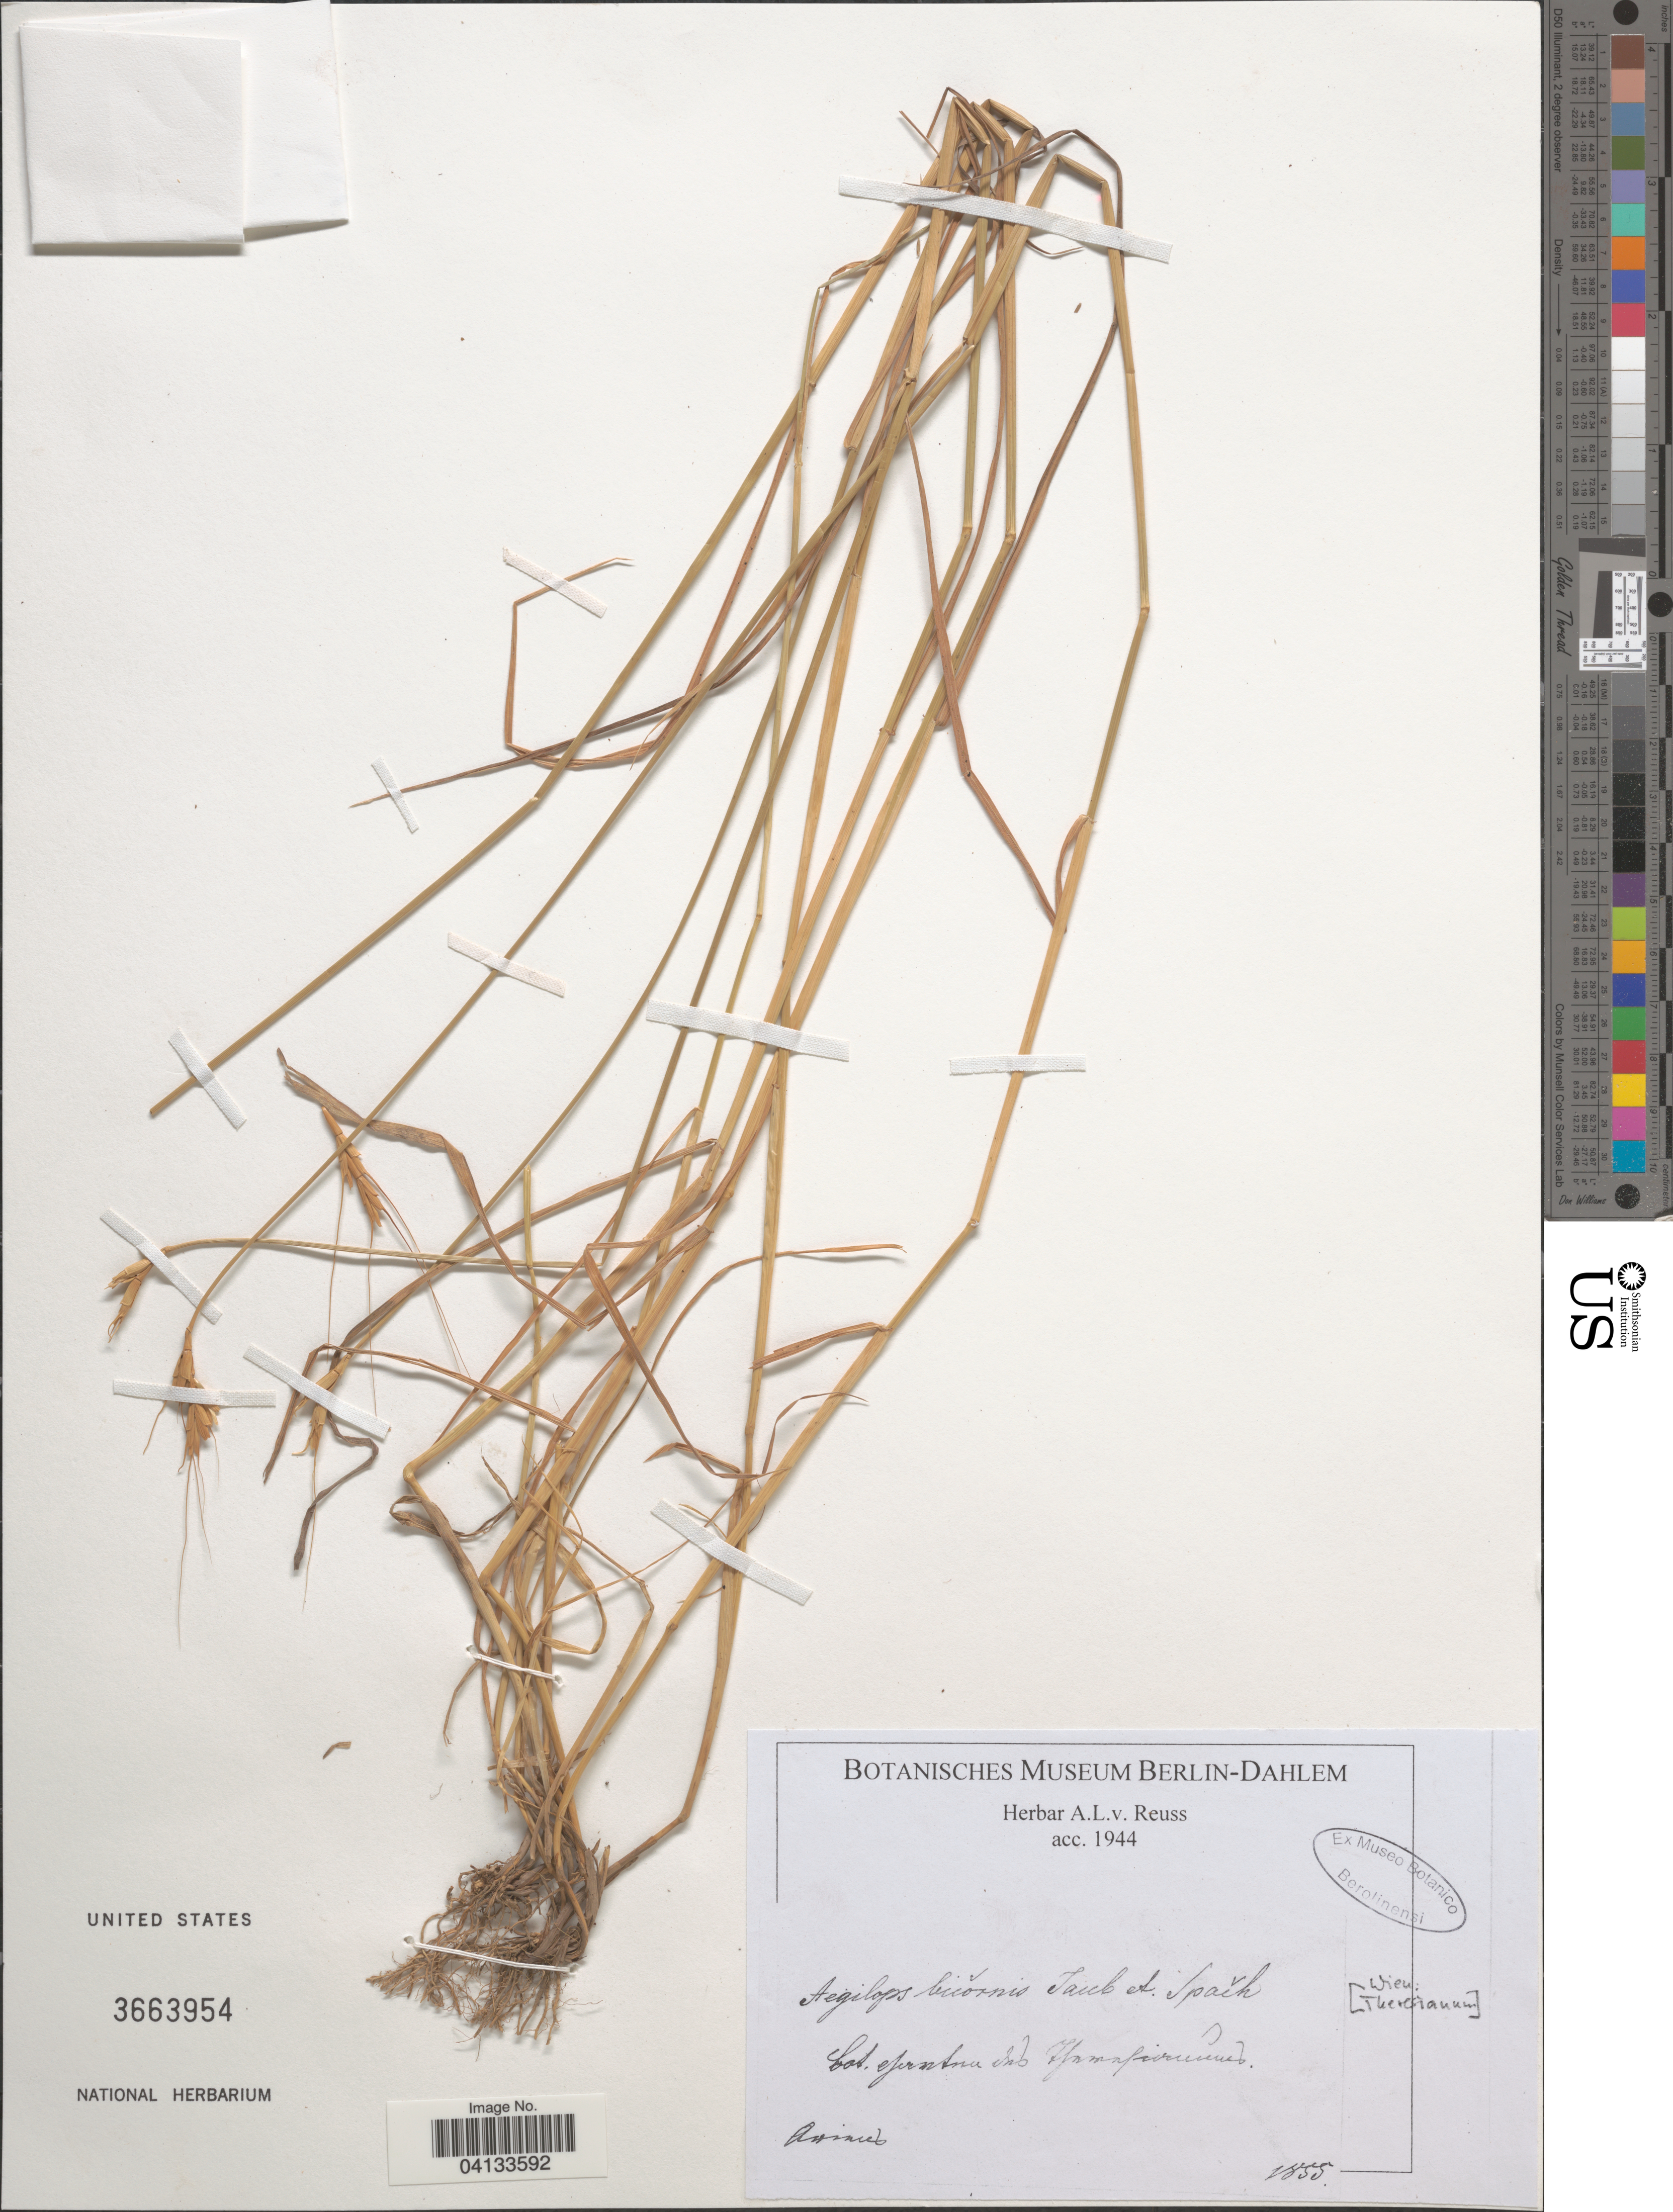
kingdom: Plantae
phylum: Tracheophyta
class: Liliopsida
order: Poales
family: Poaceae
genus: Aegilops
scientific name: Aegilops bicornis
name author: (Forssk.) Jaub. & Spach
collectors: Ex herb. A. L. v. Reuss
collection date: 1855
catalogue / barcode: US 3663954